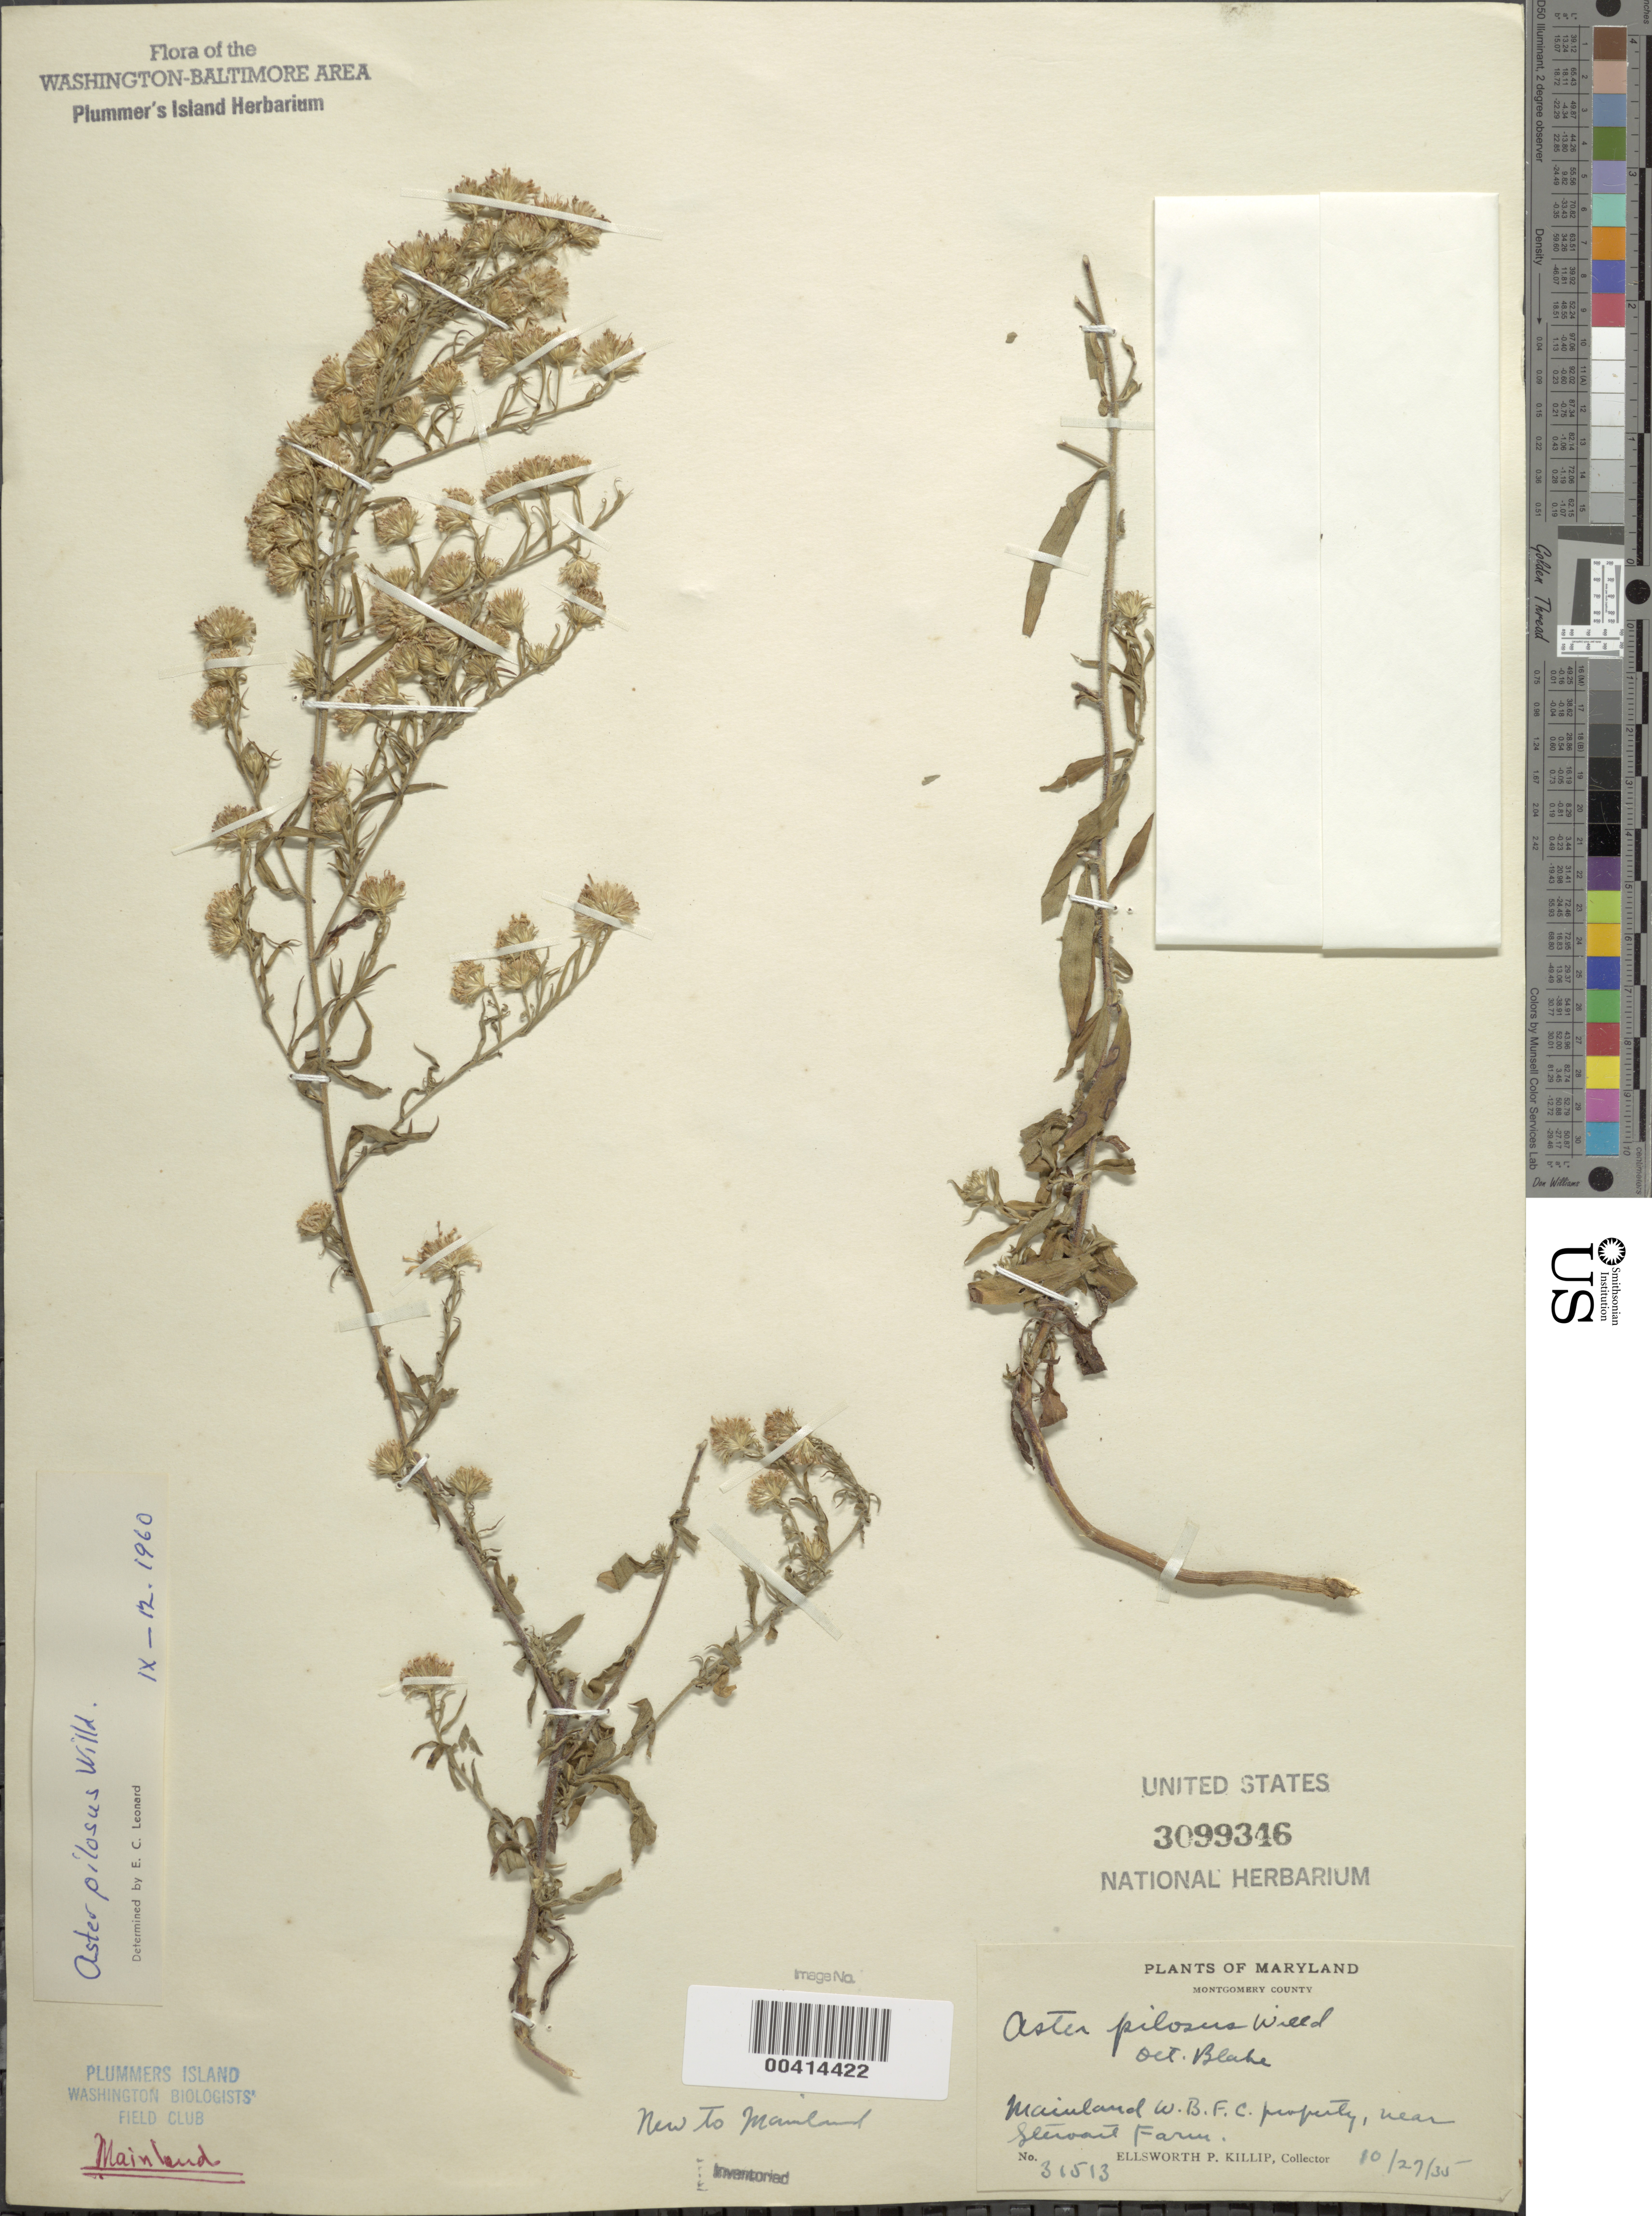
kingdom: Plantae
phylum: Tracheophyta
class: Magnoliopsida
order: Asterales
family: Asteraceae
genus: Symphyotrichum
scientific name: Symphyotrichum pilosum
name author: (Willd.) G.L. Nesom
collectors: E. P. Killip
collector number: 31513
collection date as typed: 27 Oct 1935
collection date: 1935-10-27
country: United States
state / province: Maryland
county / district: Montgomery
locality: Plummer's Island; mainland, near Stewart Farm C. & O. Canal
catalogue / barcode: US 3099346